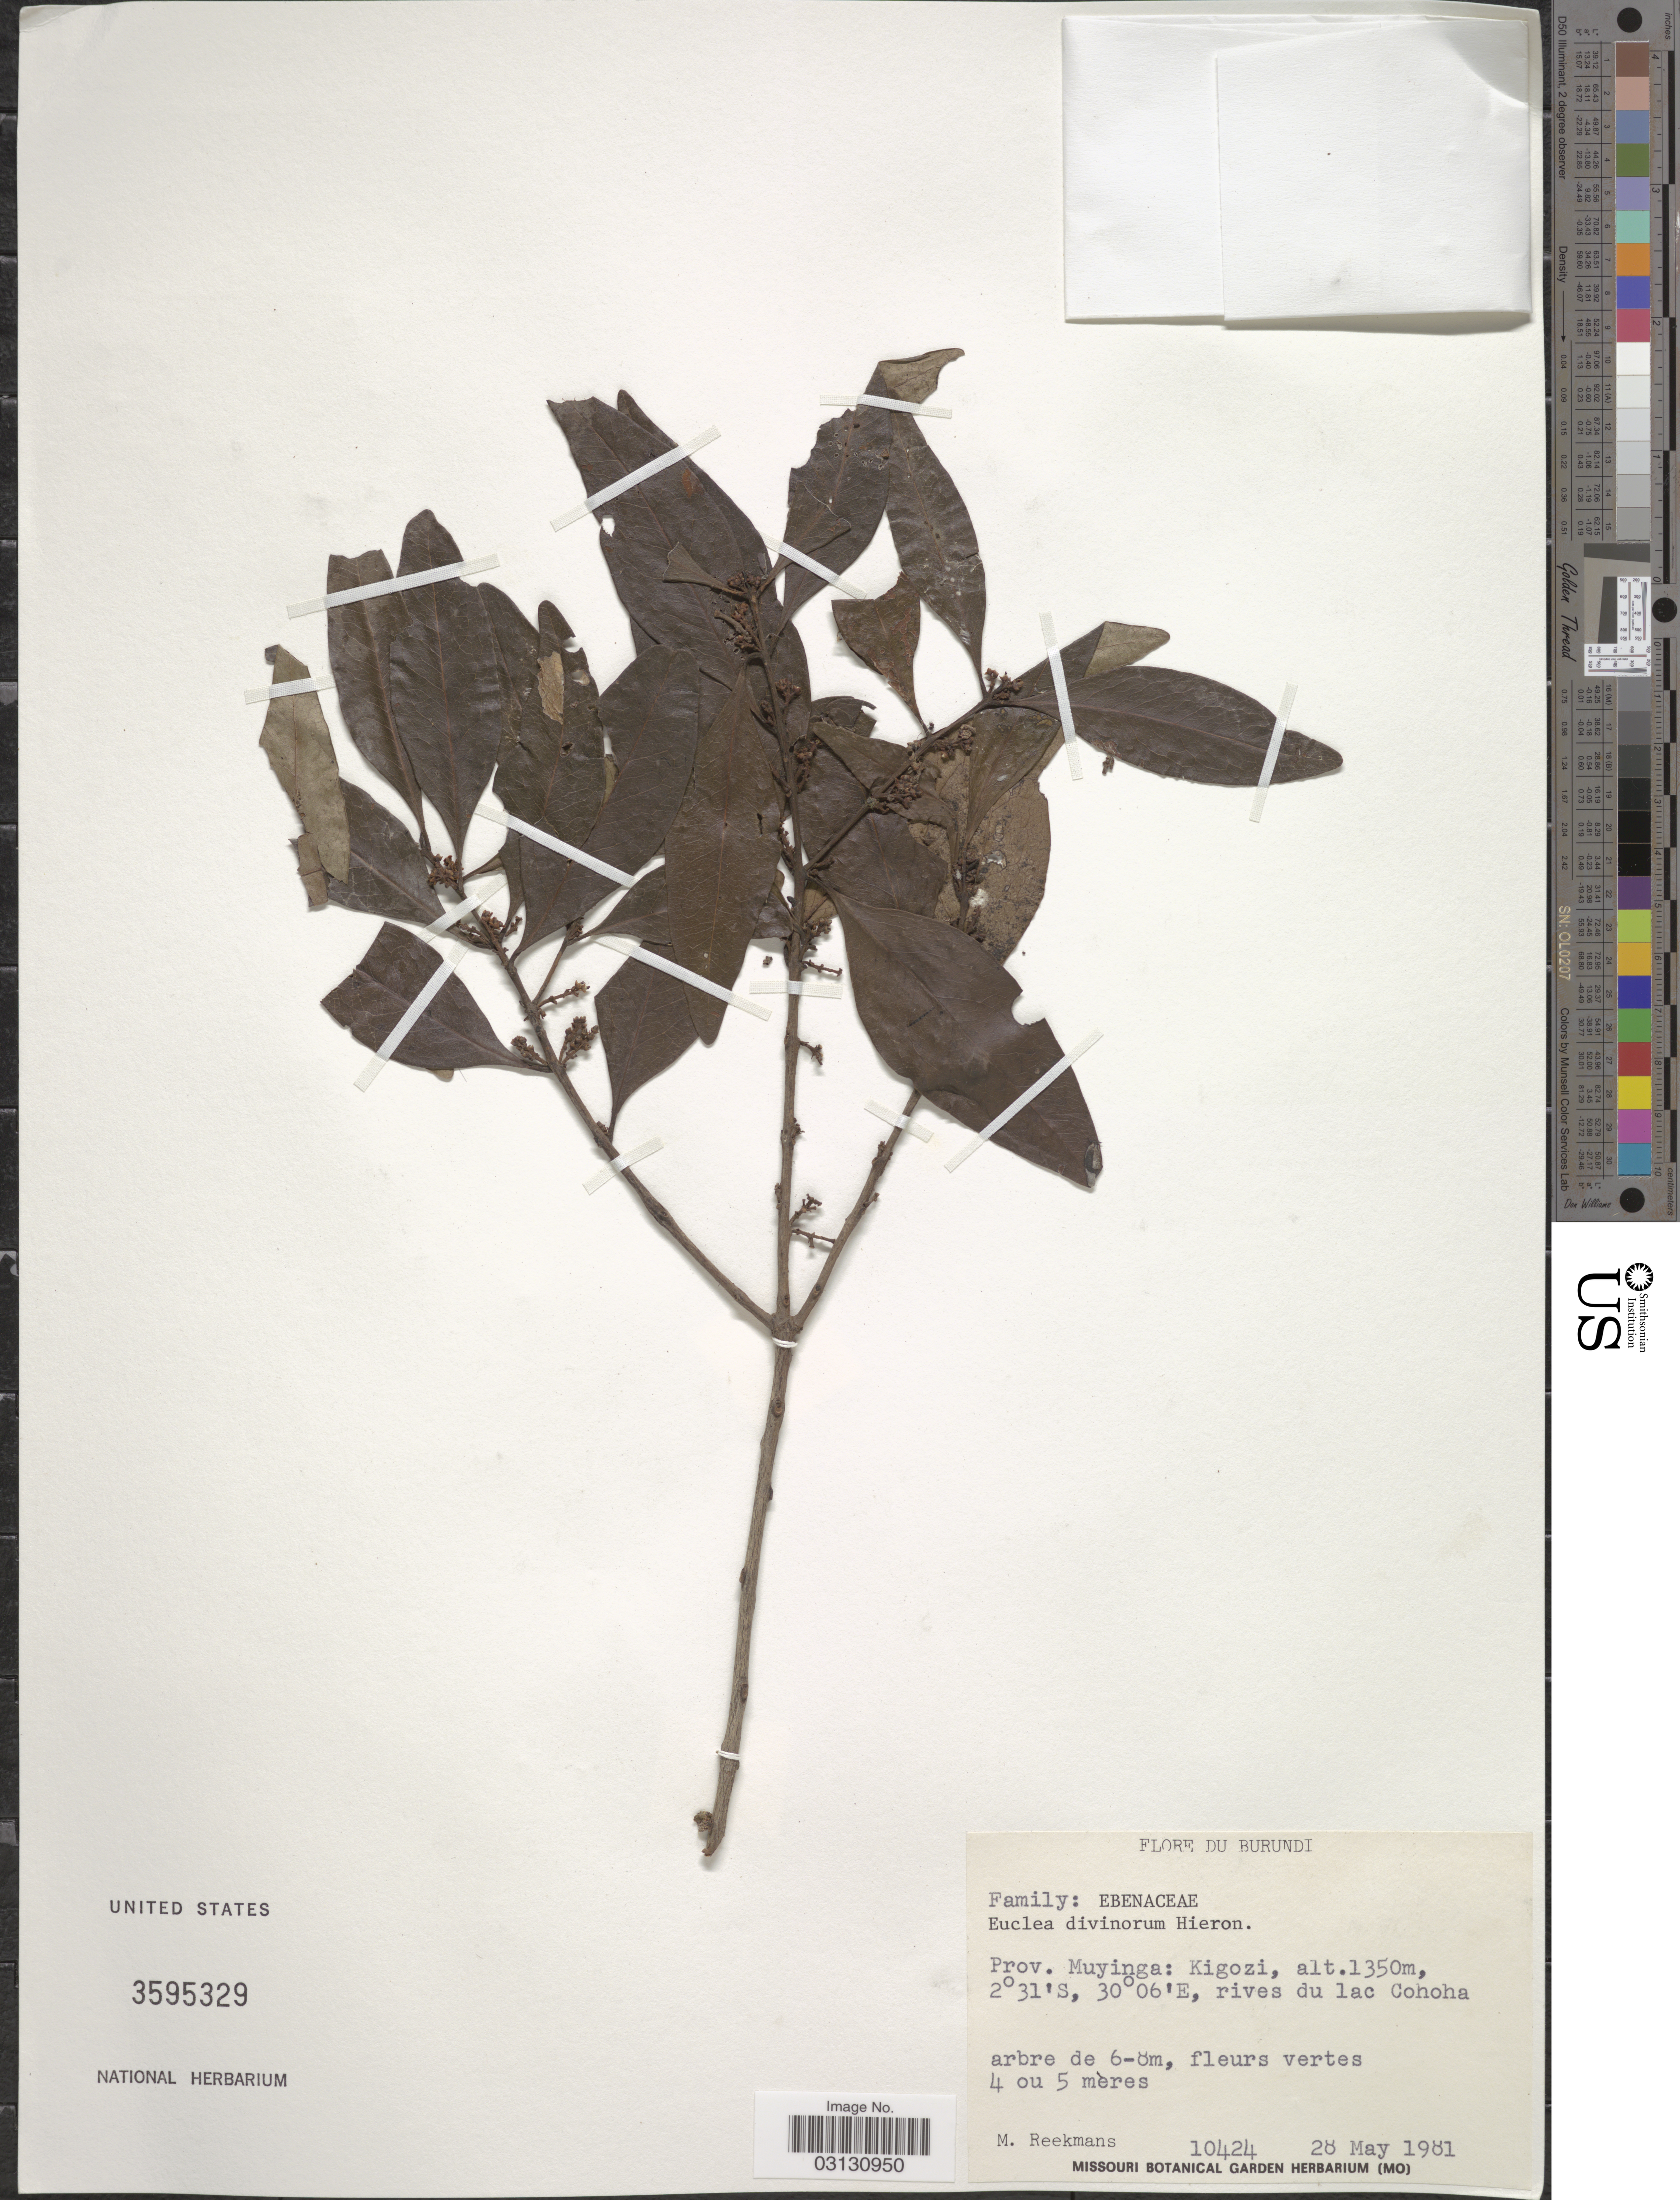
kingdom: Plantae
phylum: Tracheophyta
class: Magnoliopsida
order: Ericales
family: Ebenaceae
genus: Euclea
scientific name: Euclea divinorum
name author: Hiern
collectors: M. Reekmans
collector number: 10424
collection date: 1981-05-28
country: Burundi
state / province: Muyinga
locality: Kigozi, rives du lac Cohoha.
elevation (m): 1350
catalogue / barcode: US 3595329